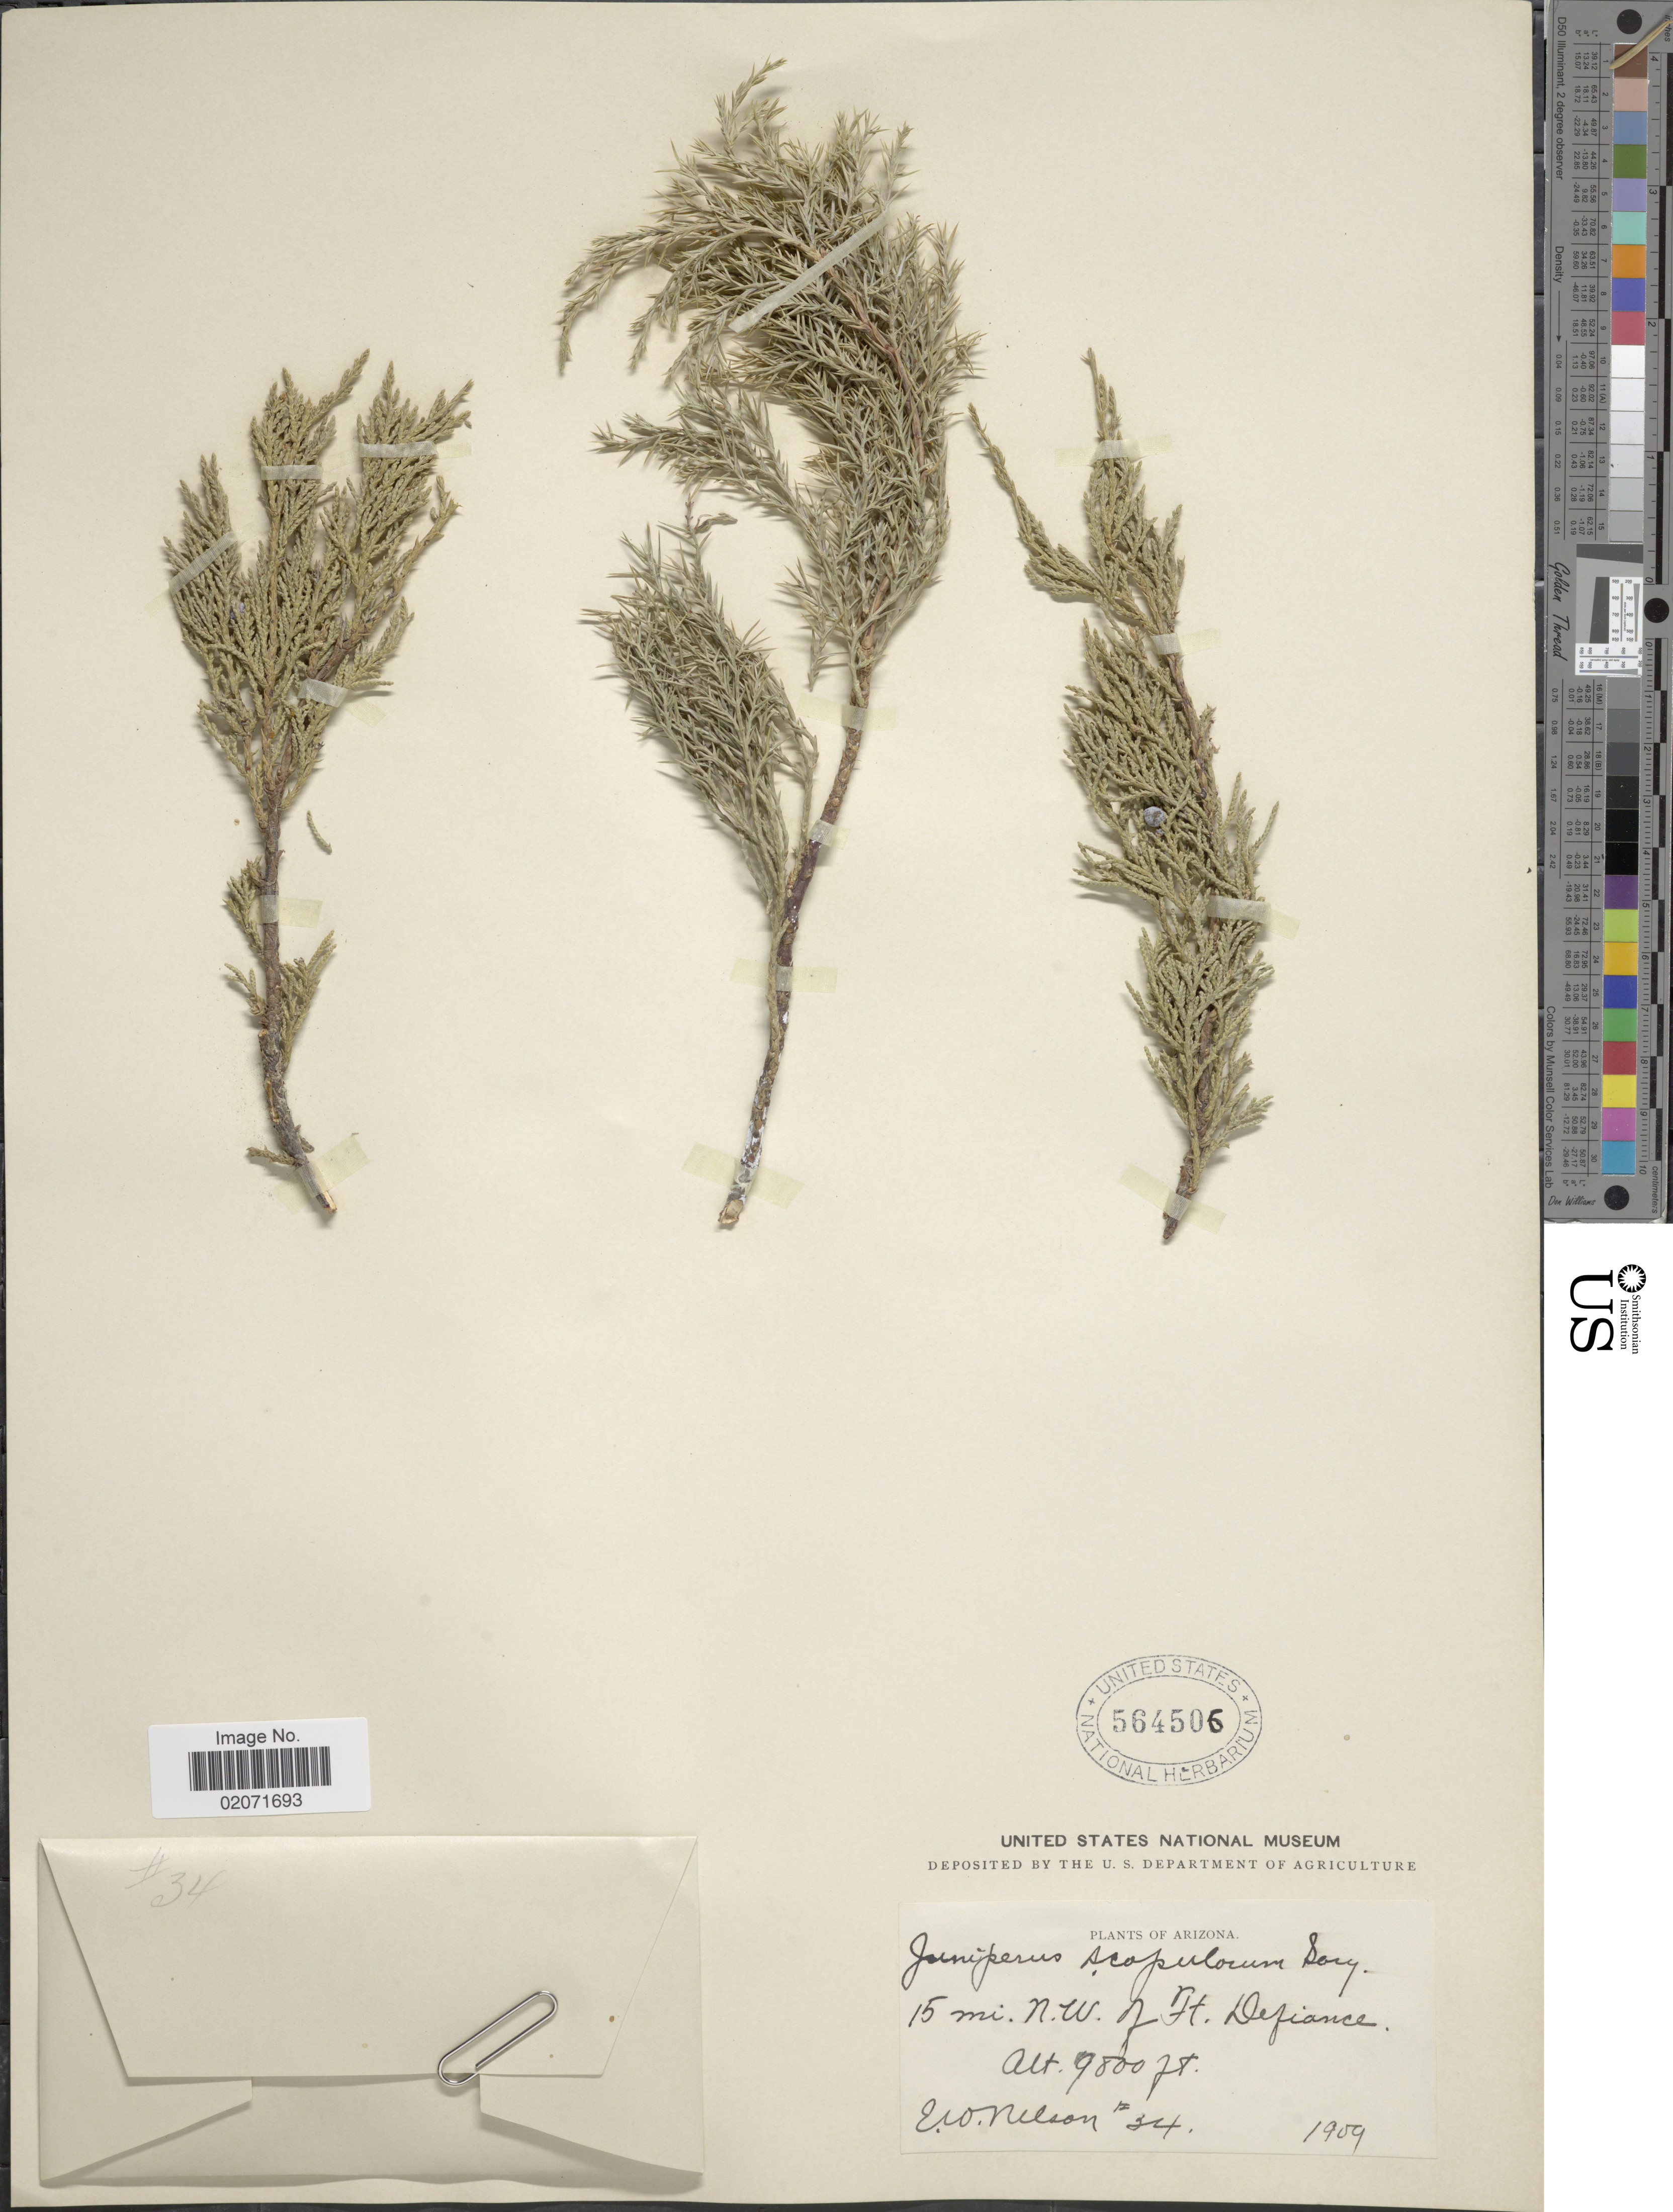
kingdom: Plantae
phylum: Tracheophyta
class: Pinopsida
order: Pinales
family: Cupressaceae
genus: Juniperus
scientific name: Juniperus scopulorum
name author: Sarg.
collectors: E. W. Nelson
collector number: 34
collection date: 1909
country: United States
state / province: Arizona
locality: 15 mi N.W. of Ft Defiance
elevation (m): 2743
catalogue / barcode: US 564506